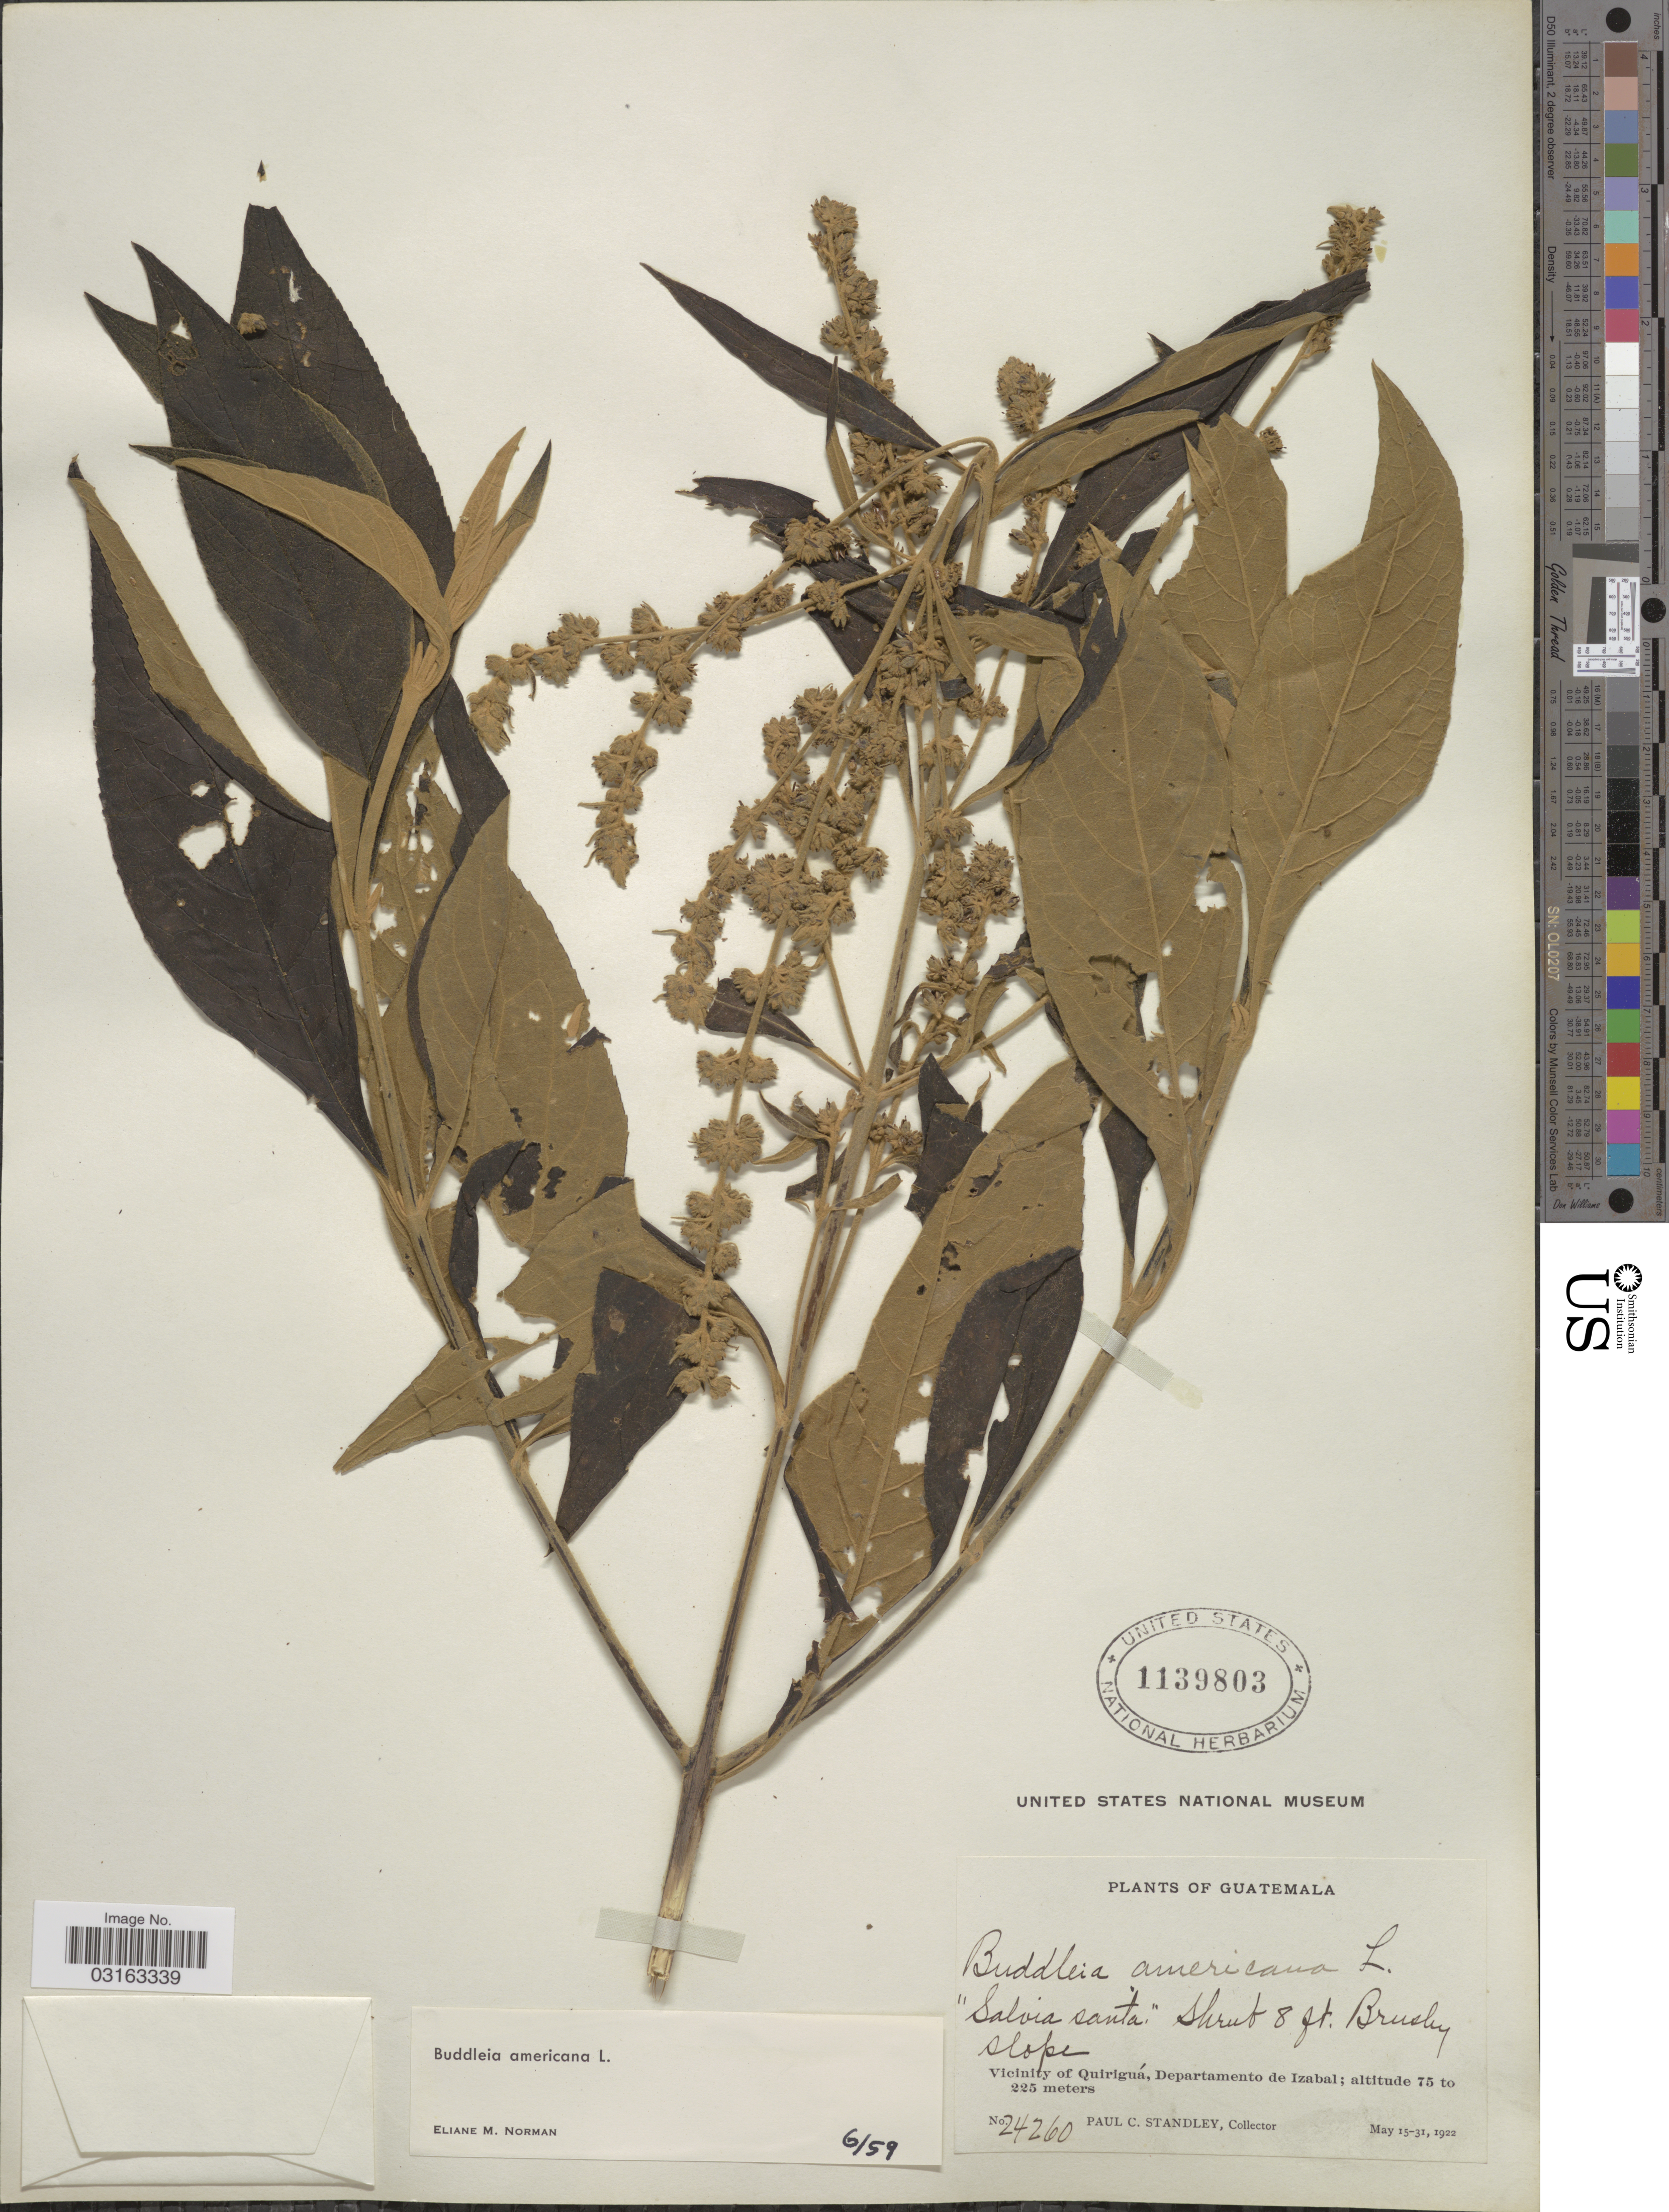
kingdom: Plantae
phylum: Tracheophyta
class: Magnoliopsida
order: Lamiales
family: Scrophulariaceae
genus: Buddleja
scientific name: Buddleja americana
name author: L.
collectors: P. C. Standley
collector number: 24260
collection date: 1922-05-15/1922-05-31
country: Guatemala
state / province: Izabal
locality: Vicinity of Quiriguá, Departamento de Izabal.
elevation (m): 75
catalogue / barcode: US 1139803